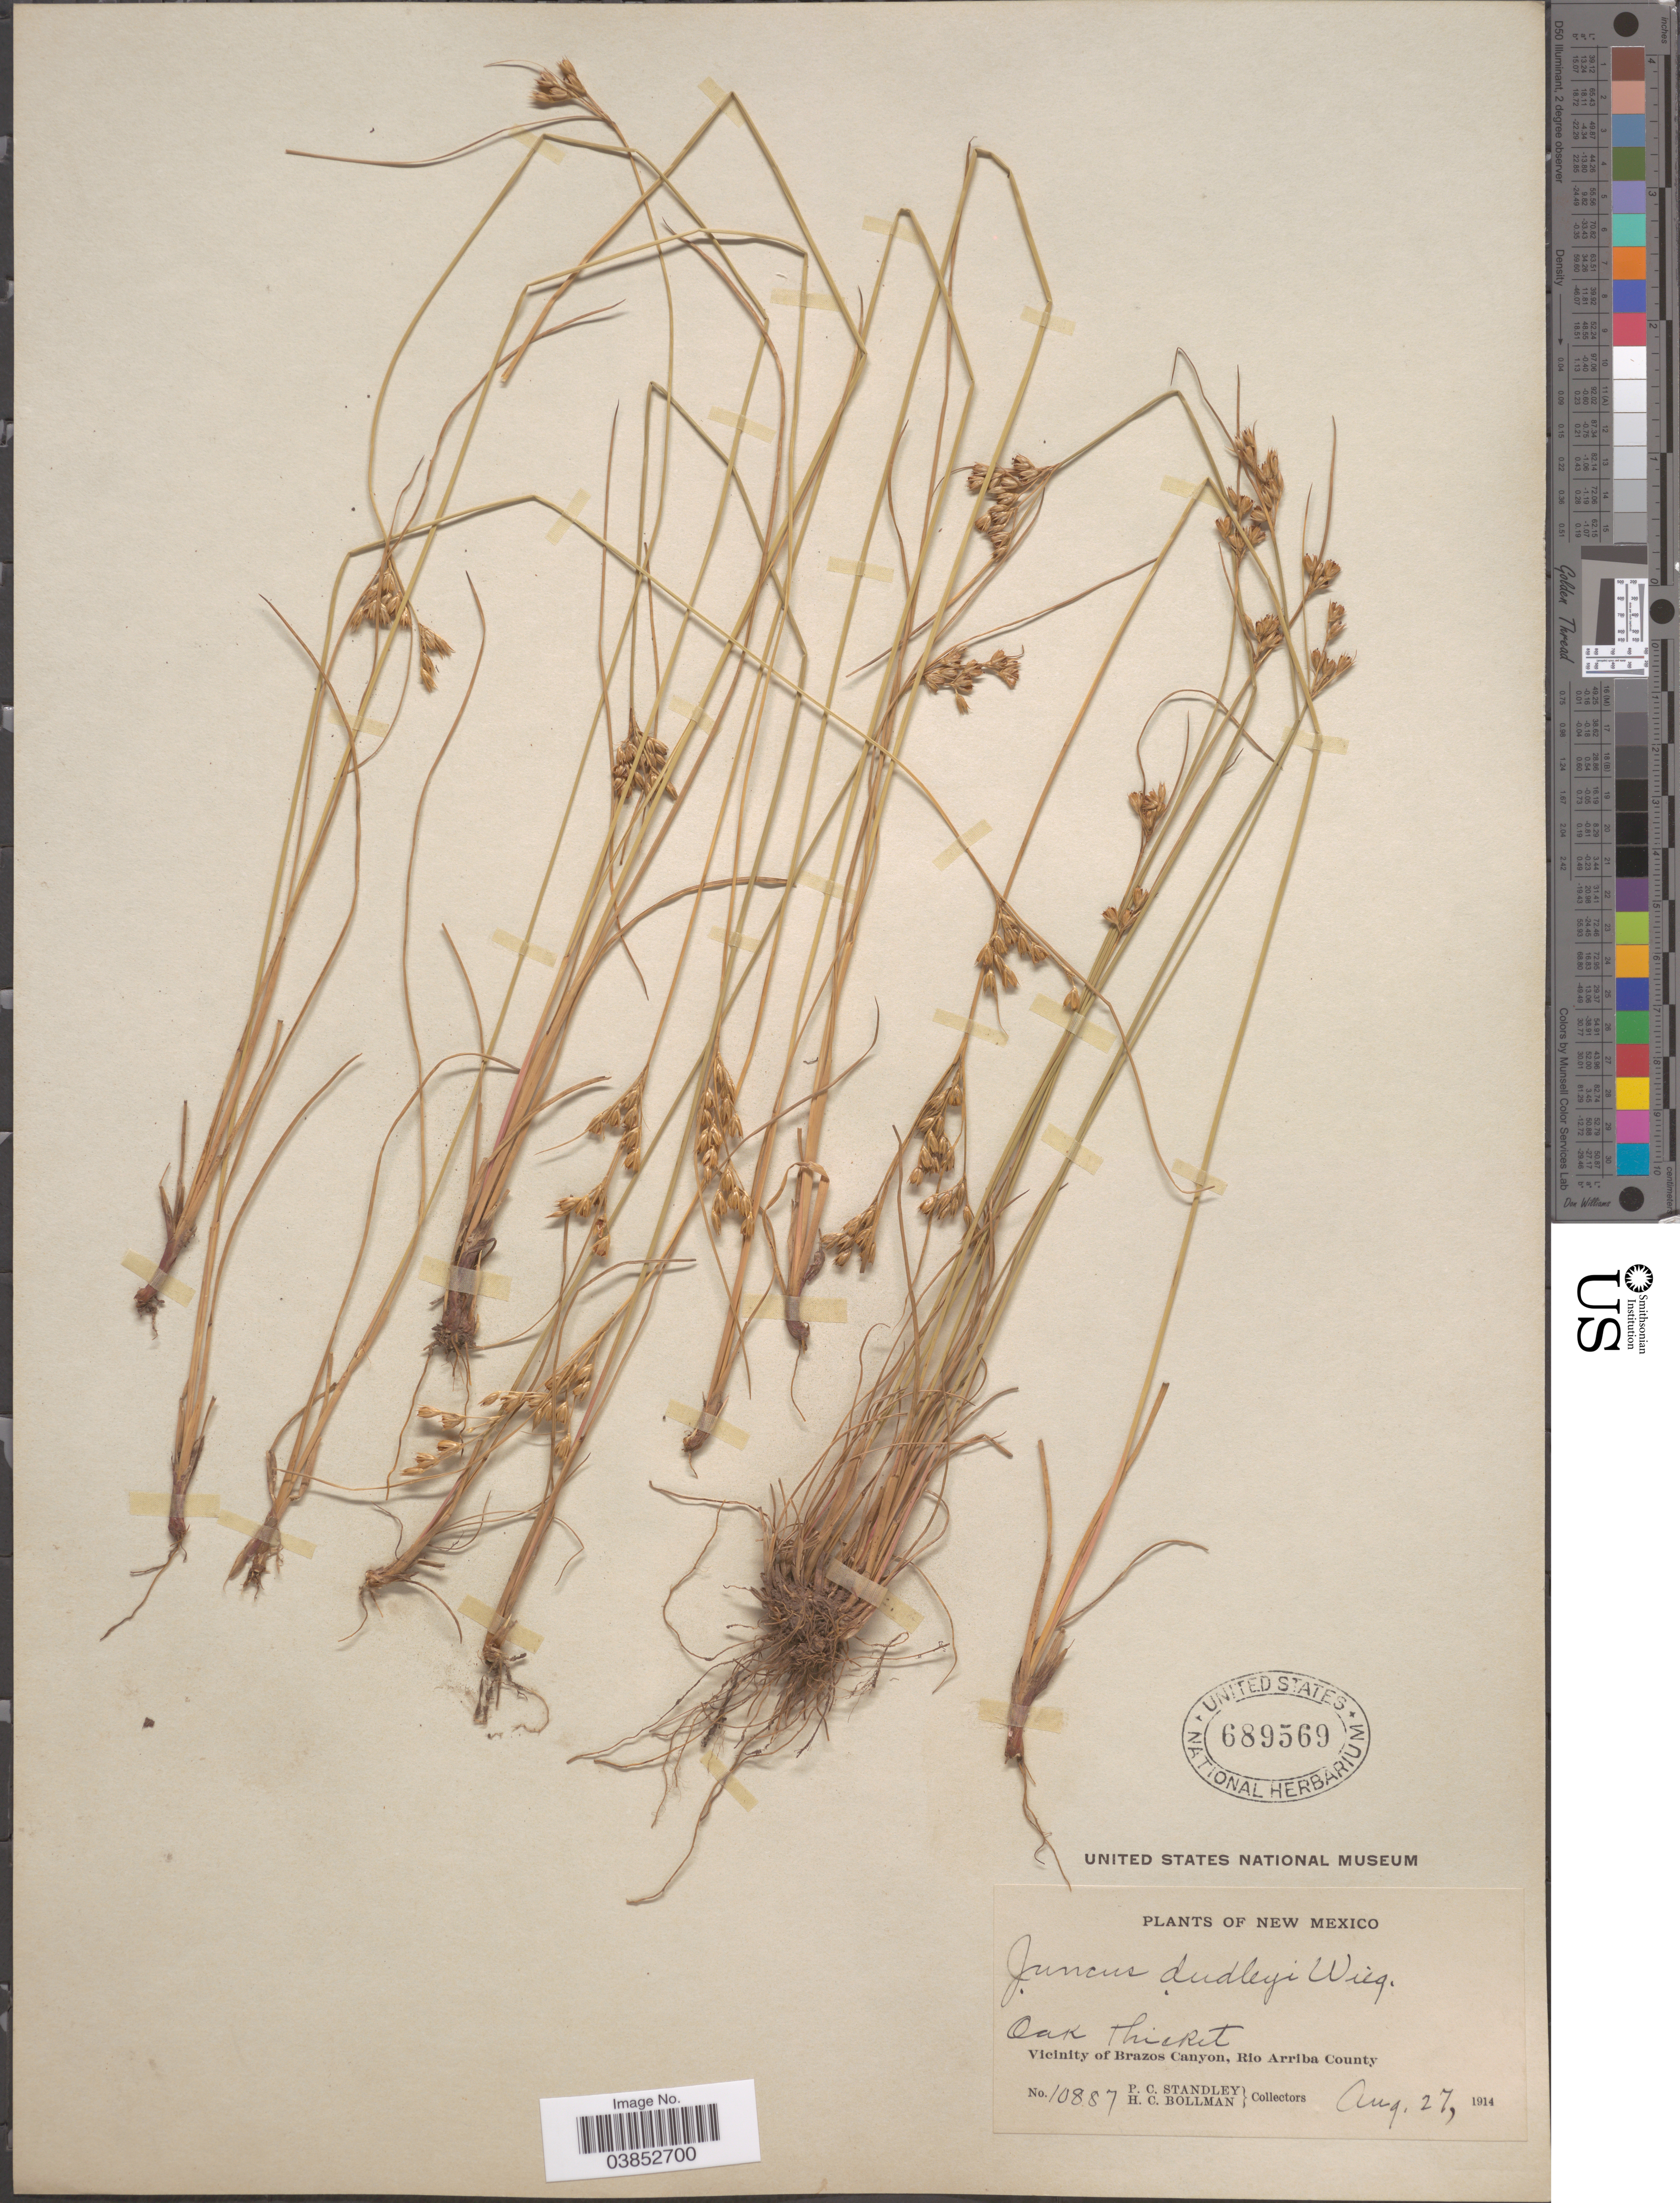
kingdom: Plantae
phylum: Tracheophyta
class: Liliopsida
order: Poales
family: Juncaceae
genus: Juncus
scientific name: Juncus dudleyi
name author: Wiegand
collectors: P. C. Standley & H. C. Bollman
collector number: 10887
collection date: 1914-08-27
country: United States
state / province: New Mexico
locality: Vicinity of Brazos Canyon, Rio Arriba County.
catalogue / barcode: US 689569